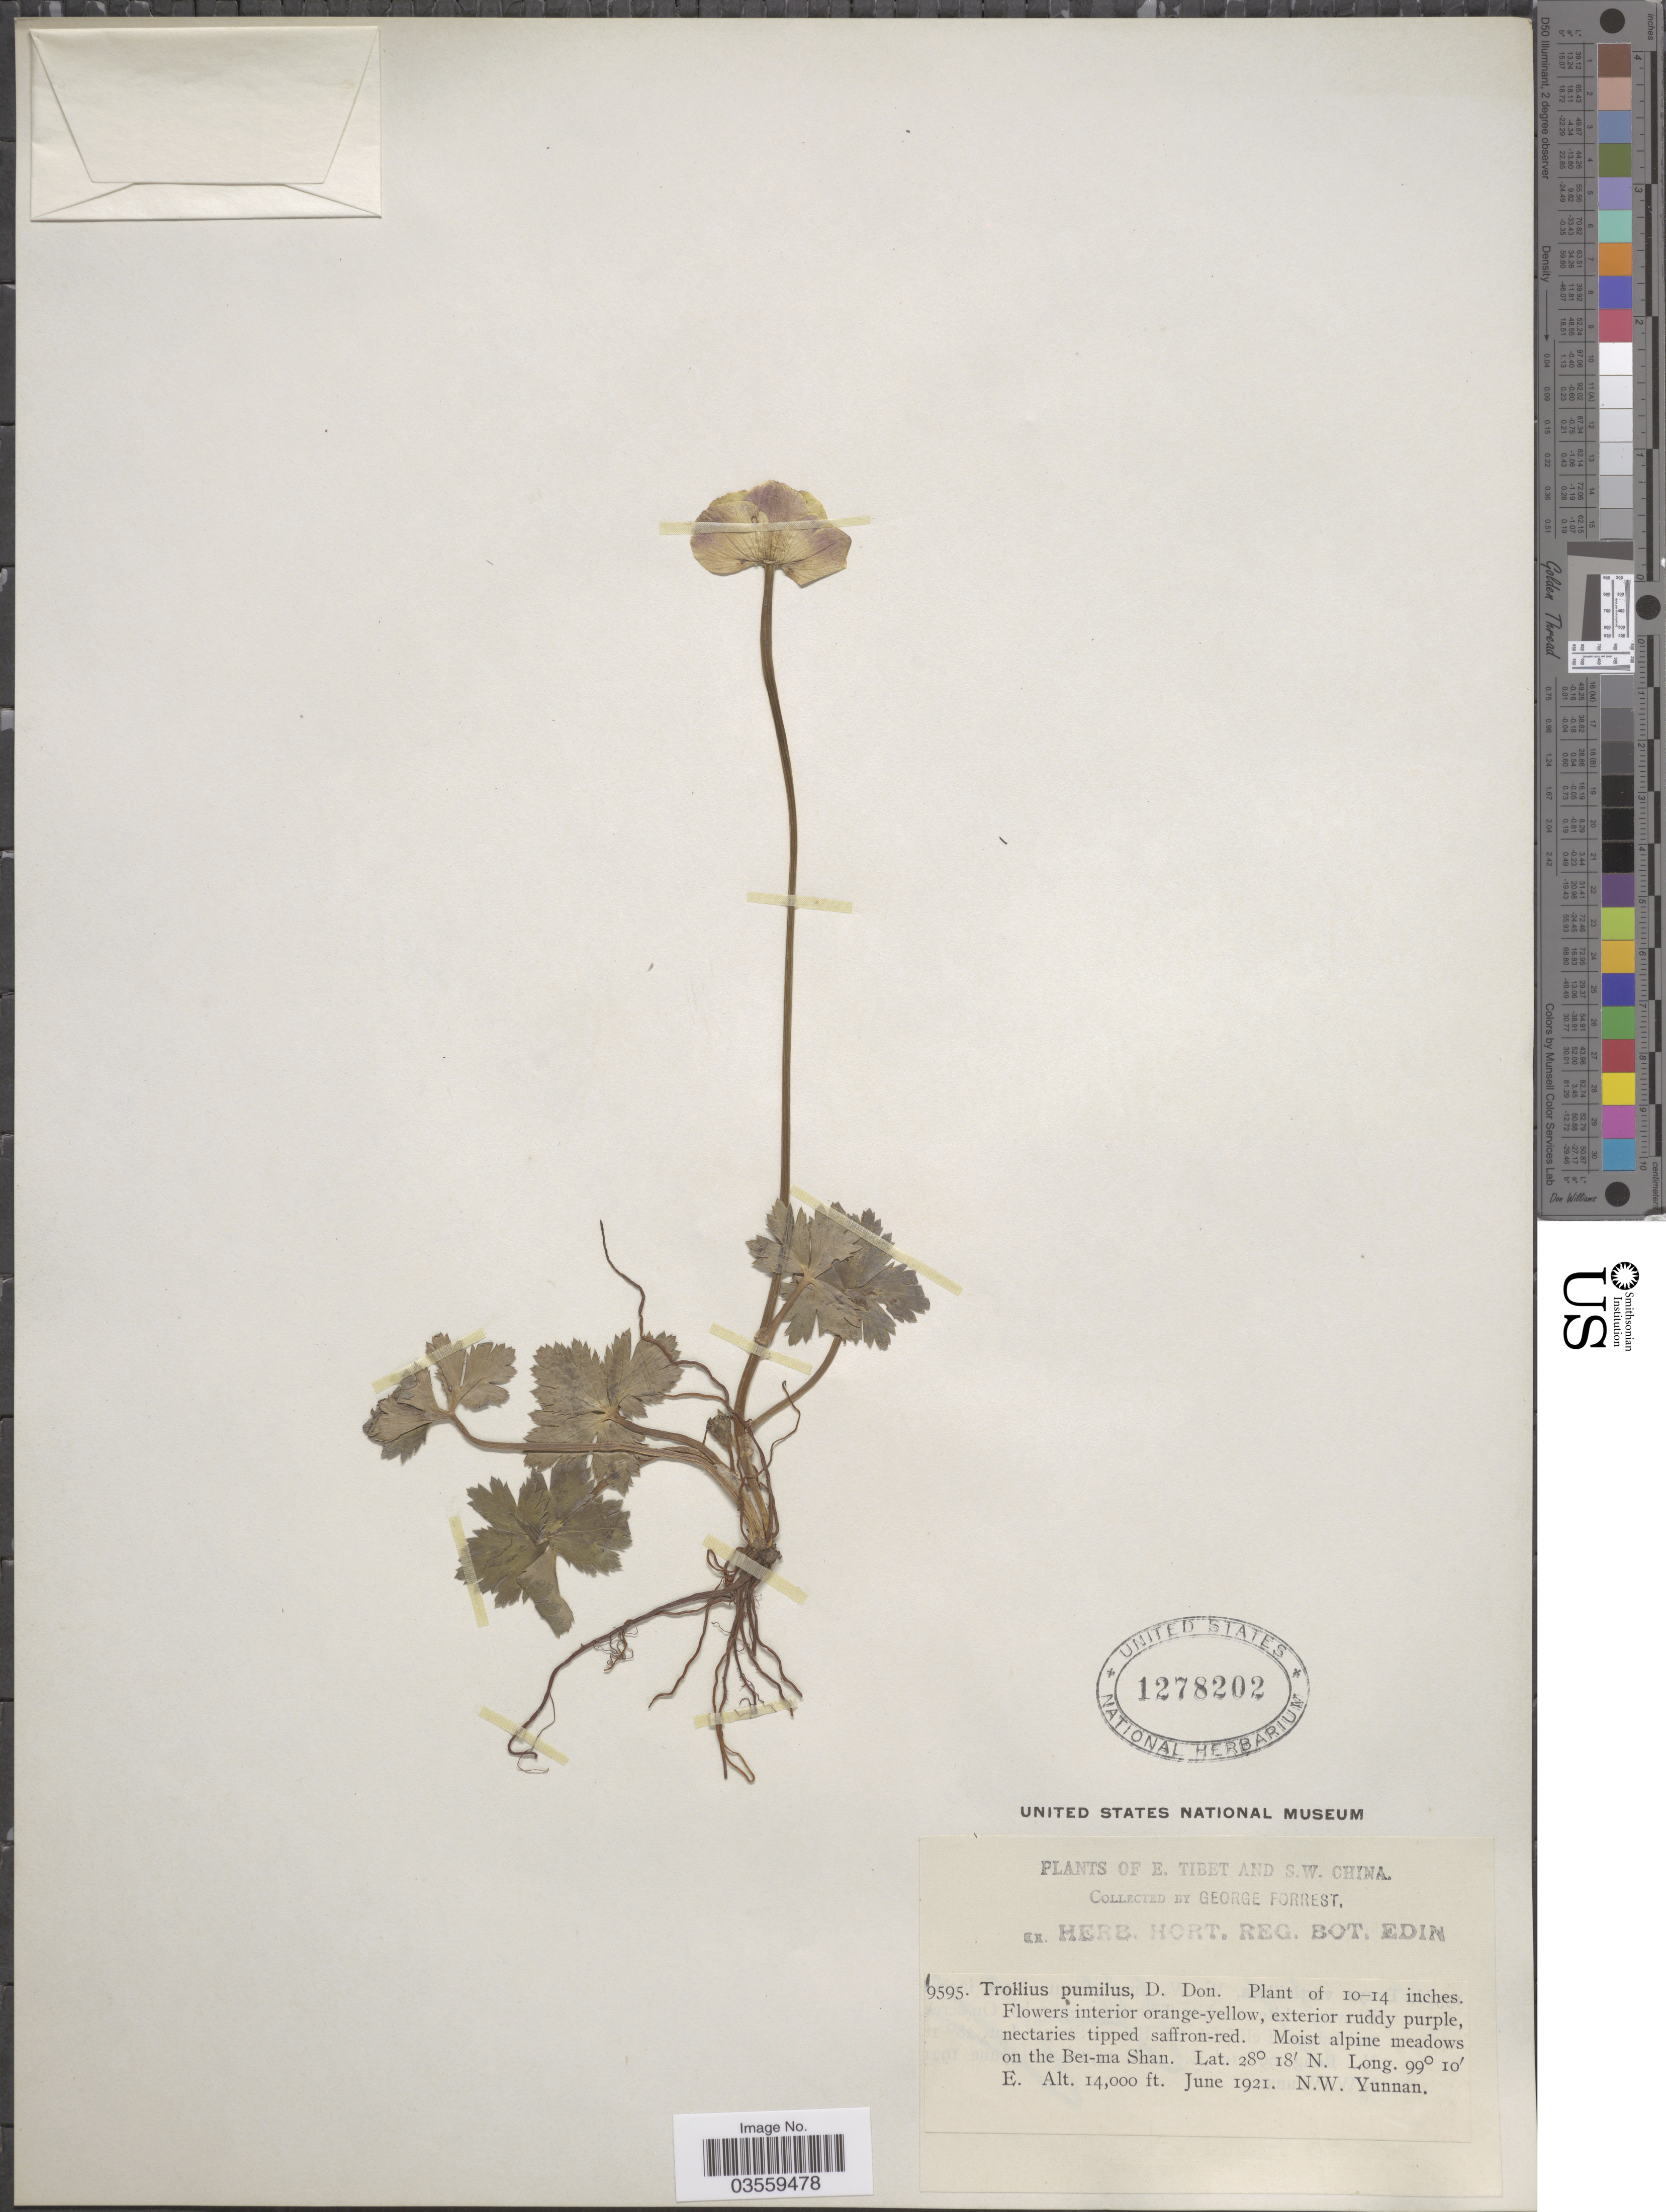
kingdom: Plantae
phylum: Tracheophyta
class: Magnoliopsida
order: Ranunculales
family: Ranunculaceae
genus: Trollius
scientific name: Trollius pumilus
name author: D. Don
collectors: G. Forrest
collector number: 9595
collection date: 1921-06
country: China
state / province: Yunnan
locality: E. Tibet and S.W. China. Moist alpine meadows on the Bei-ma Shan. N.W. Yunnan.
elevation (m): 4267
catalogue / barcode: US 1278202